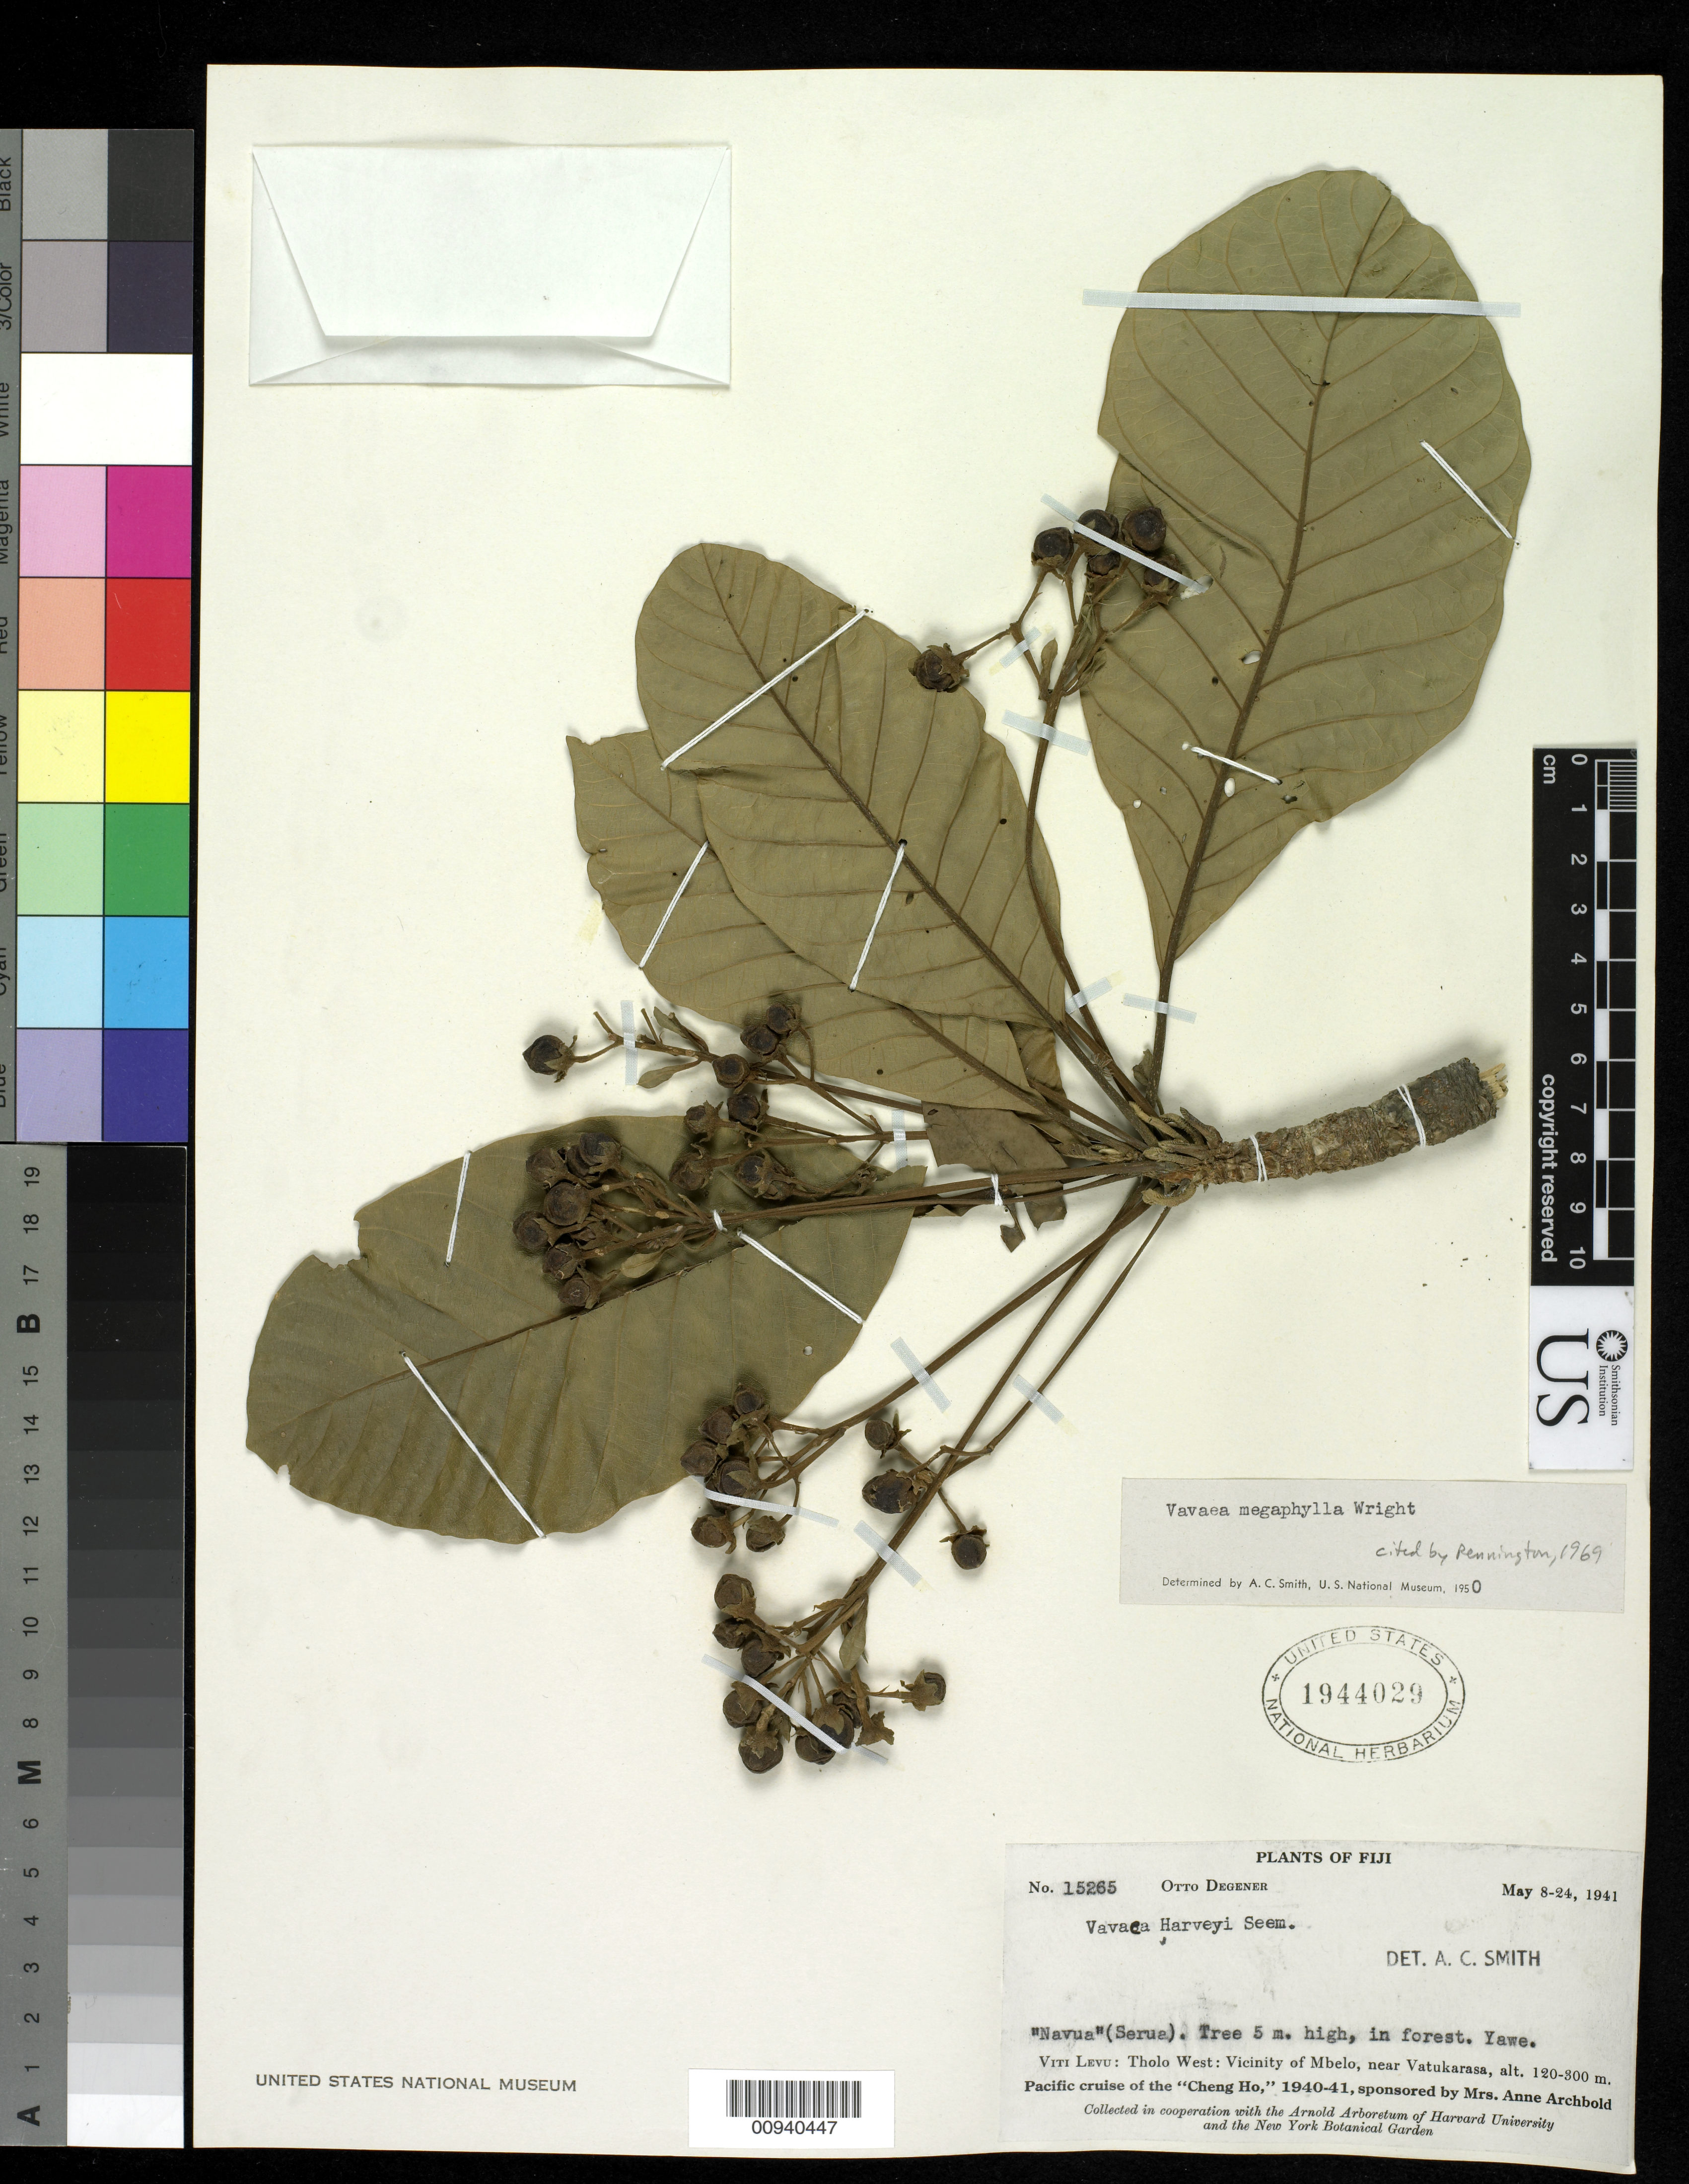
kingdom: Plantae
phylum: Tracheophyta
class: Magnoliopsida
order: Sapindales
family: Meliaceae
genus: Vavaea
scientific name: Vavaea megaphylla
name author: C.H. Wright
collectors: O. Degener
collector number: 15265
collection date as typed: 08 May 1941 to 24 May 1941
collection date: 1941-05-08/1941-05-24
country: Fiji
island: Viti Levu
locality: Tholo West: Vicinity of Mbelo, near Vatukarasa. Yawe.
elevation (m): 120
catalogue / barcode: US 1944029